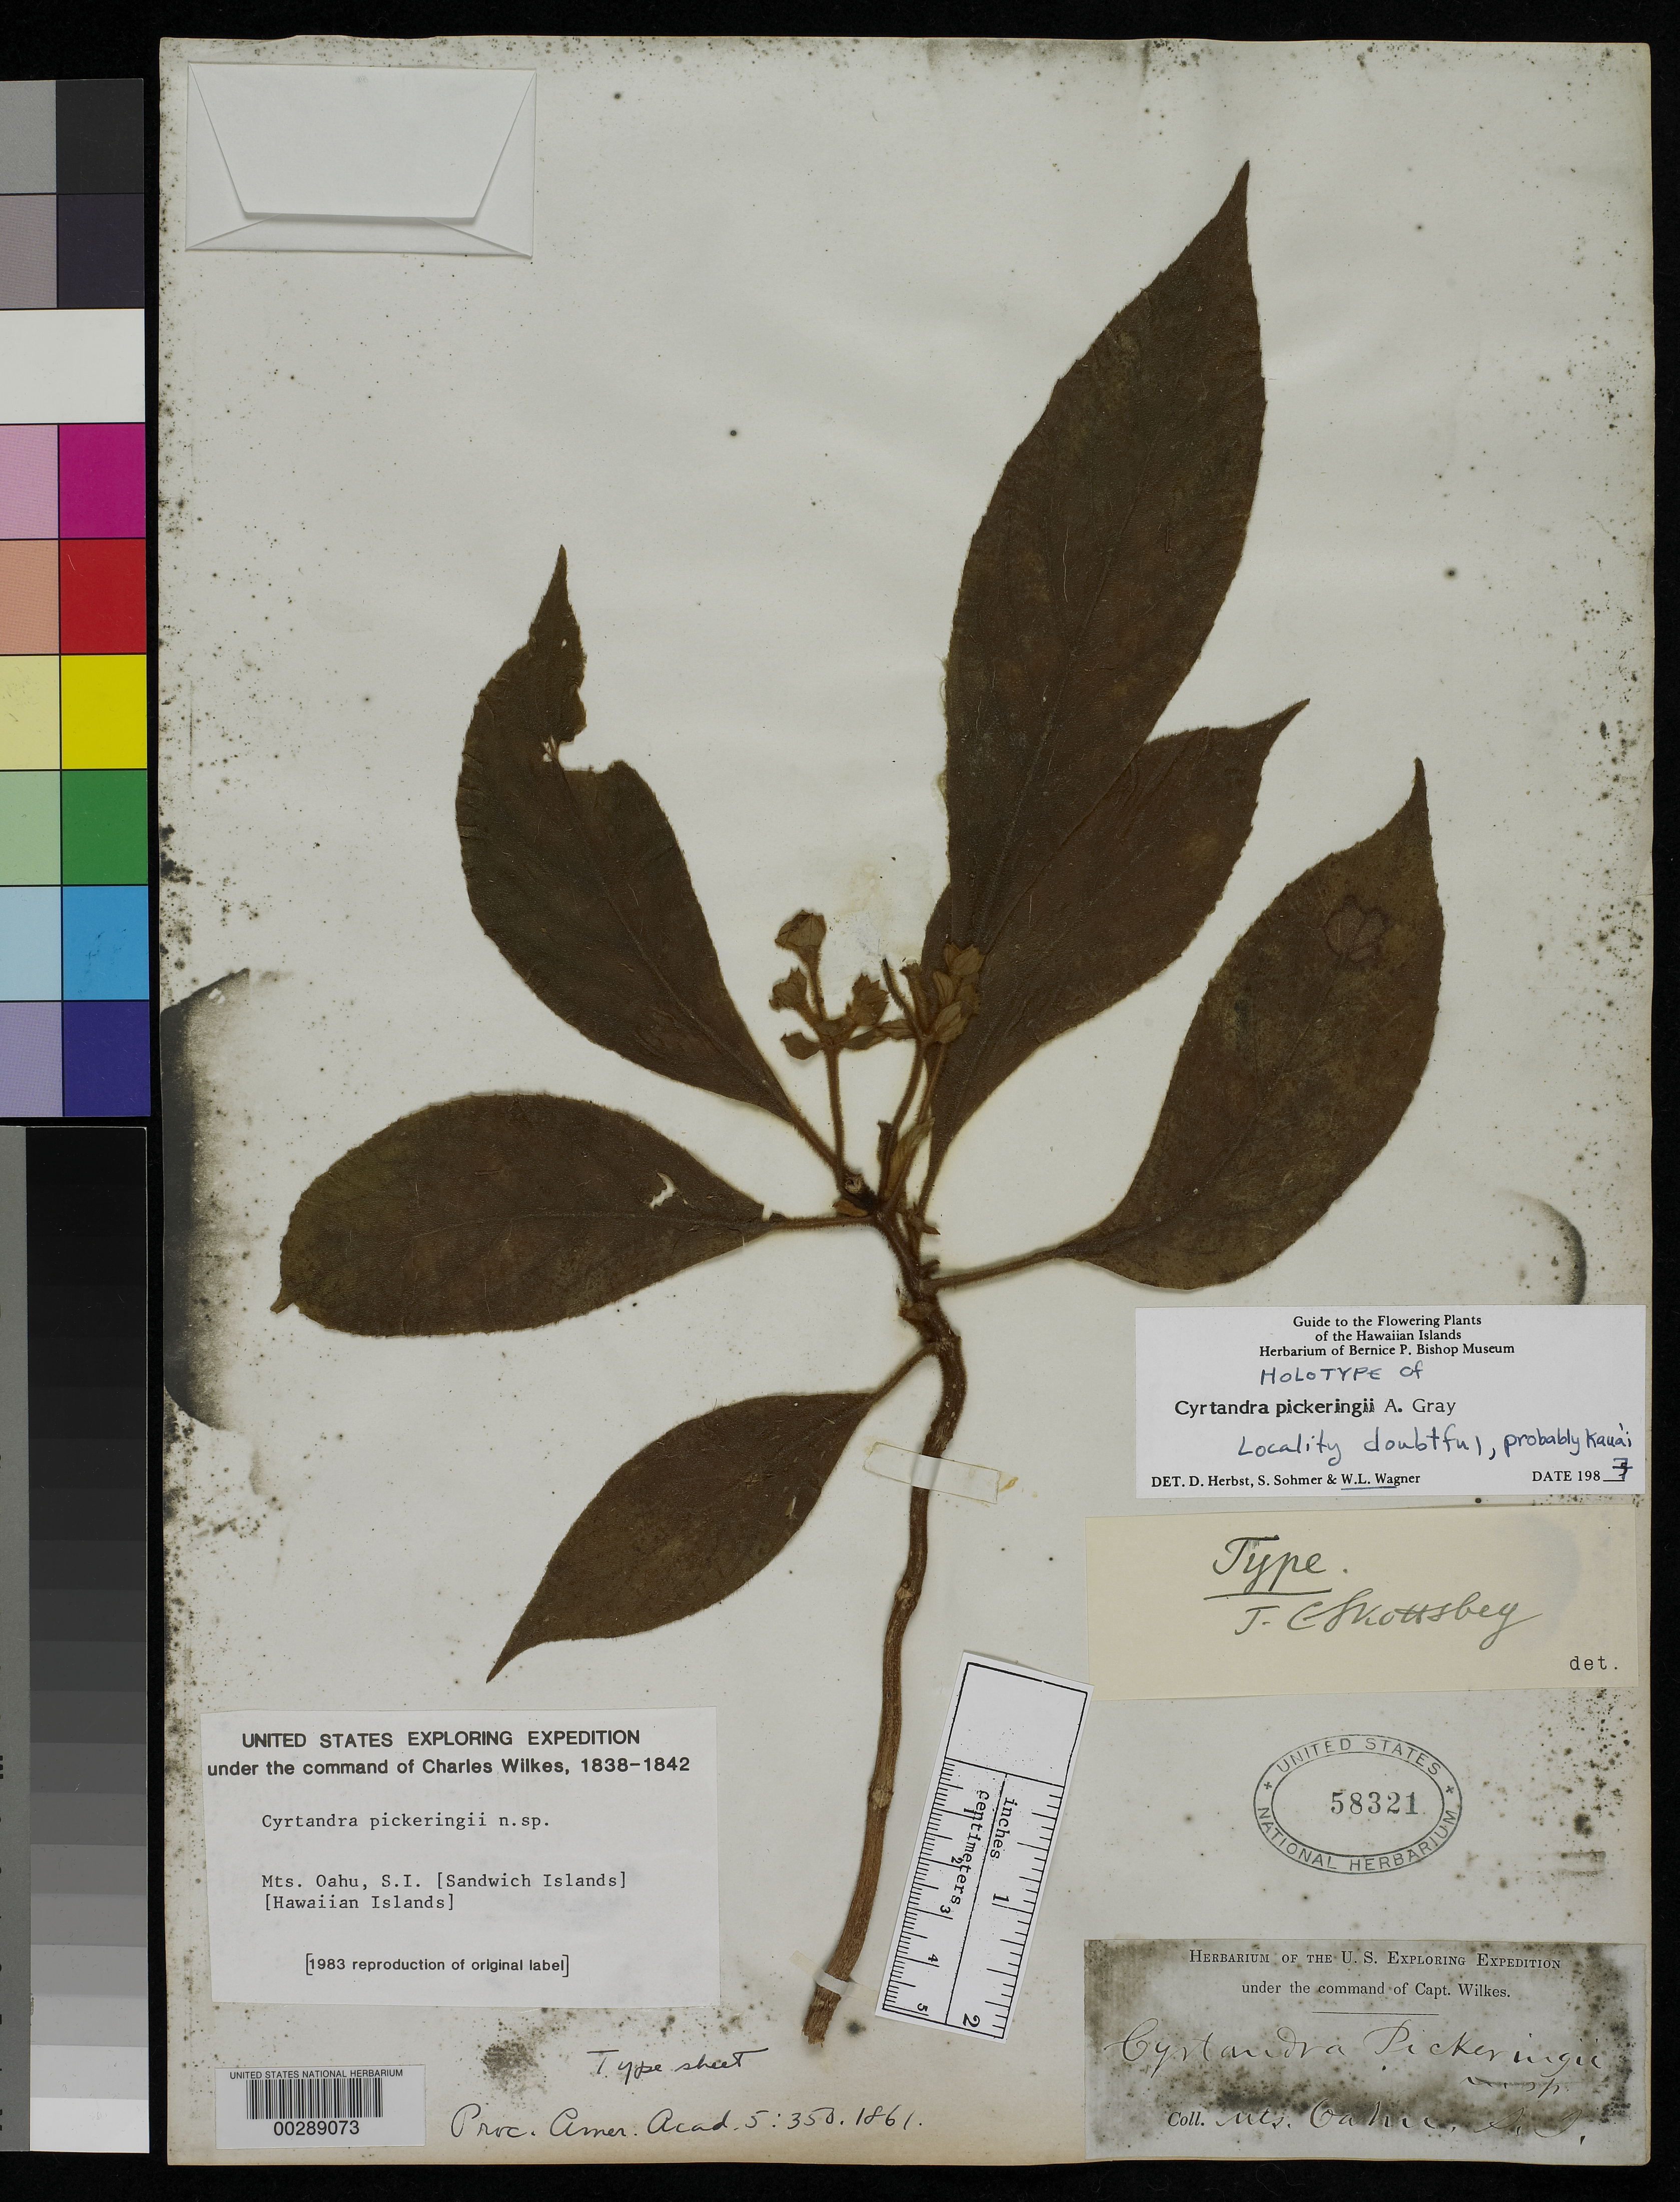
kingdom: Plantae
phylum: Tracheophyta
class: Magnoliopsida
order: Lamiales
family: Gesneriaceae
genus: Cyrtandra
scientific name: Cyrtandra pickeringii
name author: A. Gray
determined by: Wagner, W. L., (BOT), Smithsonian Institution - National Museum of Natural History (UNITED STATES)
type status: Holotype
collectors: Wilkes Explor. Exped.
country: United States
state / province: Hawaii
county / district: Honolulu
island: Oahu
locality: Mts. Oahu.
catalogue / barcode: US 58321